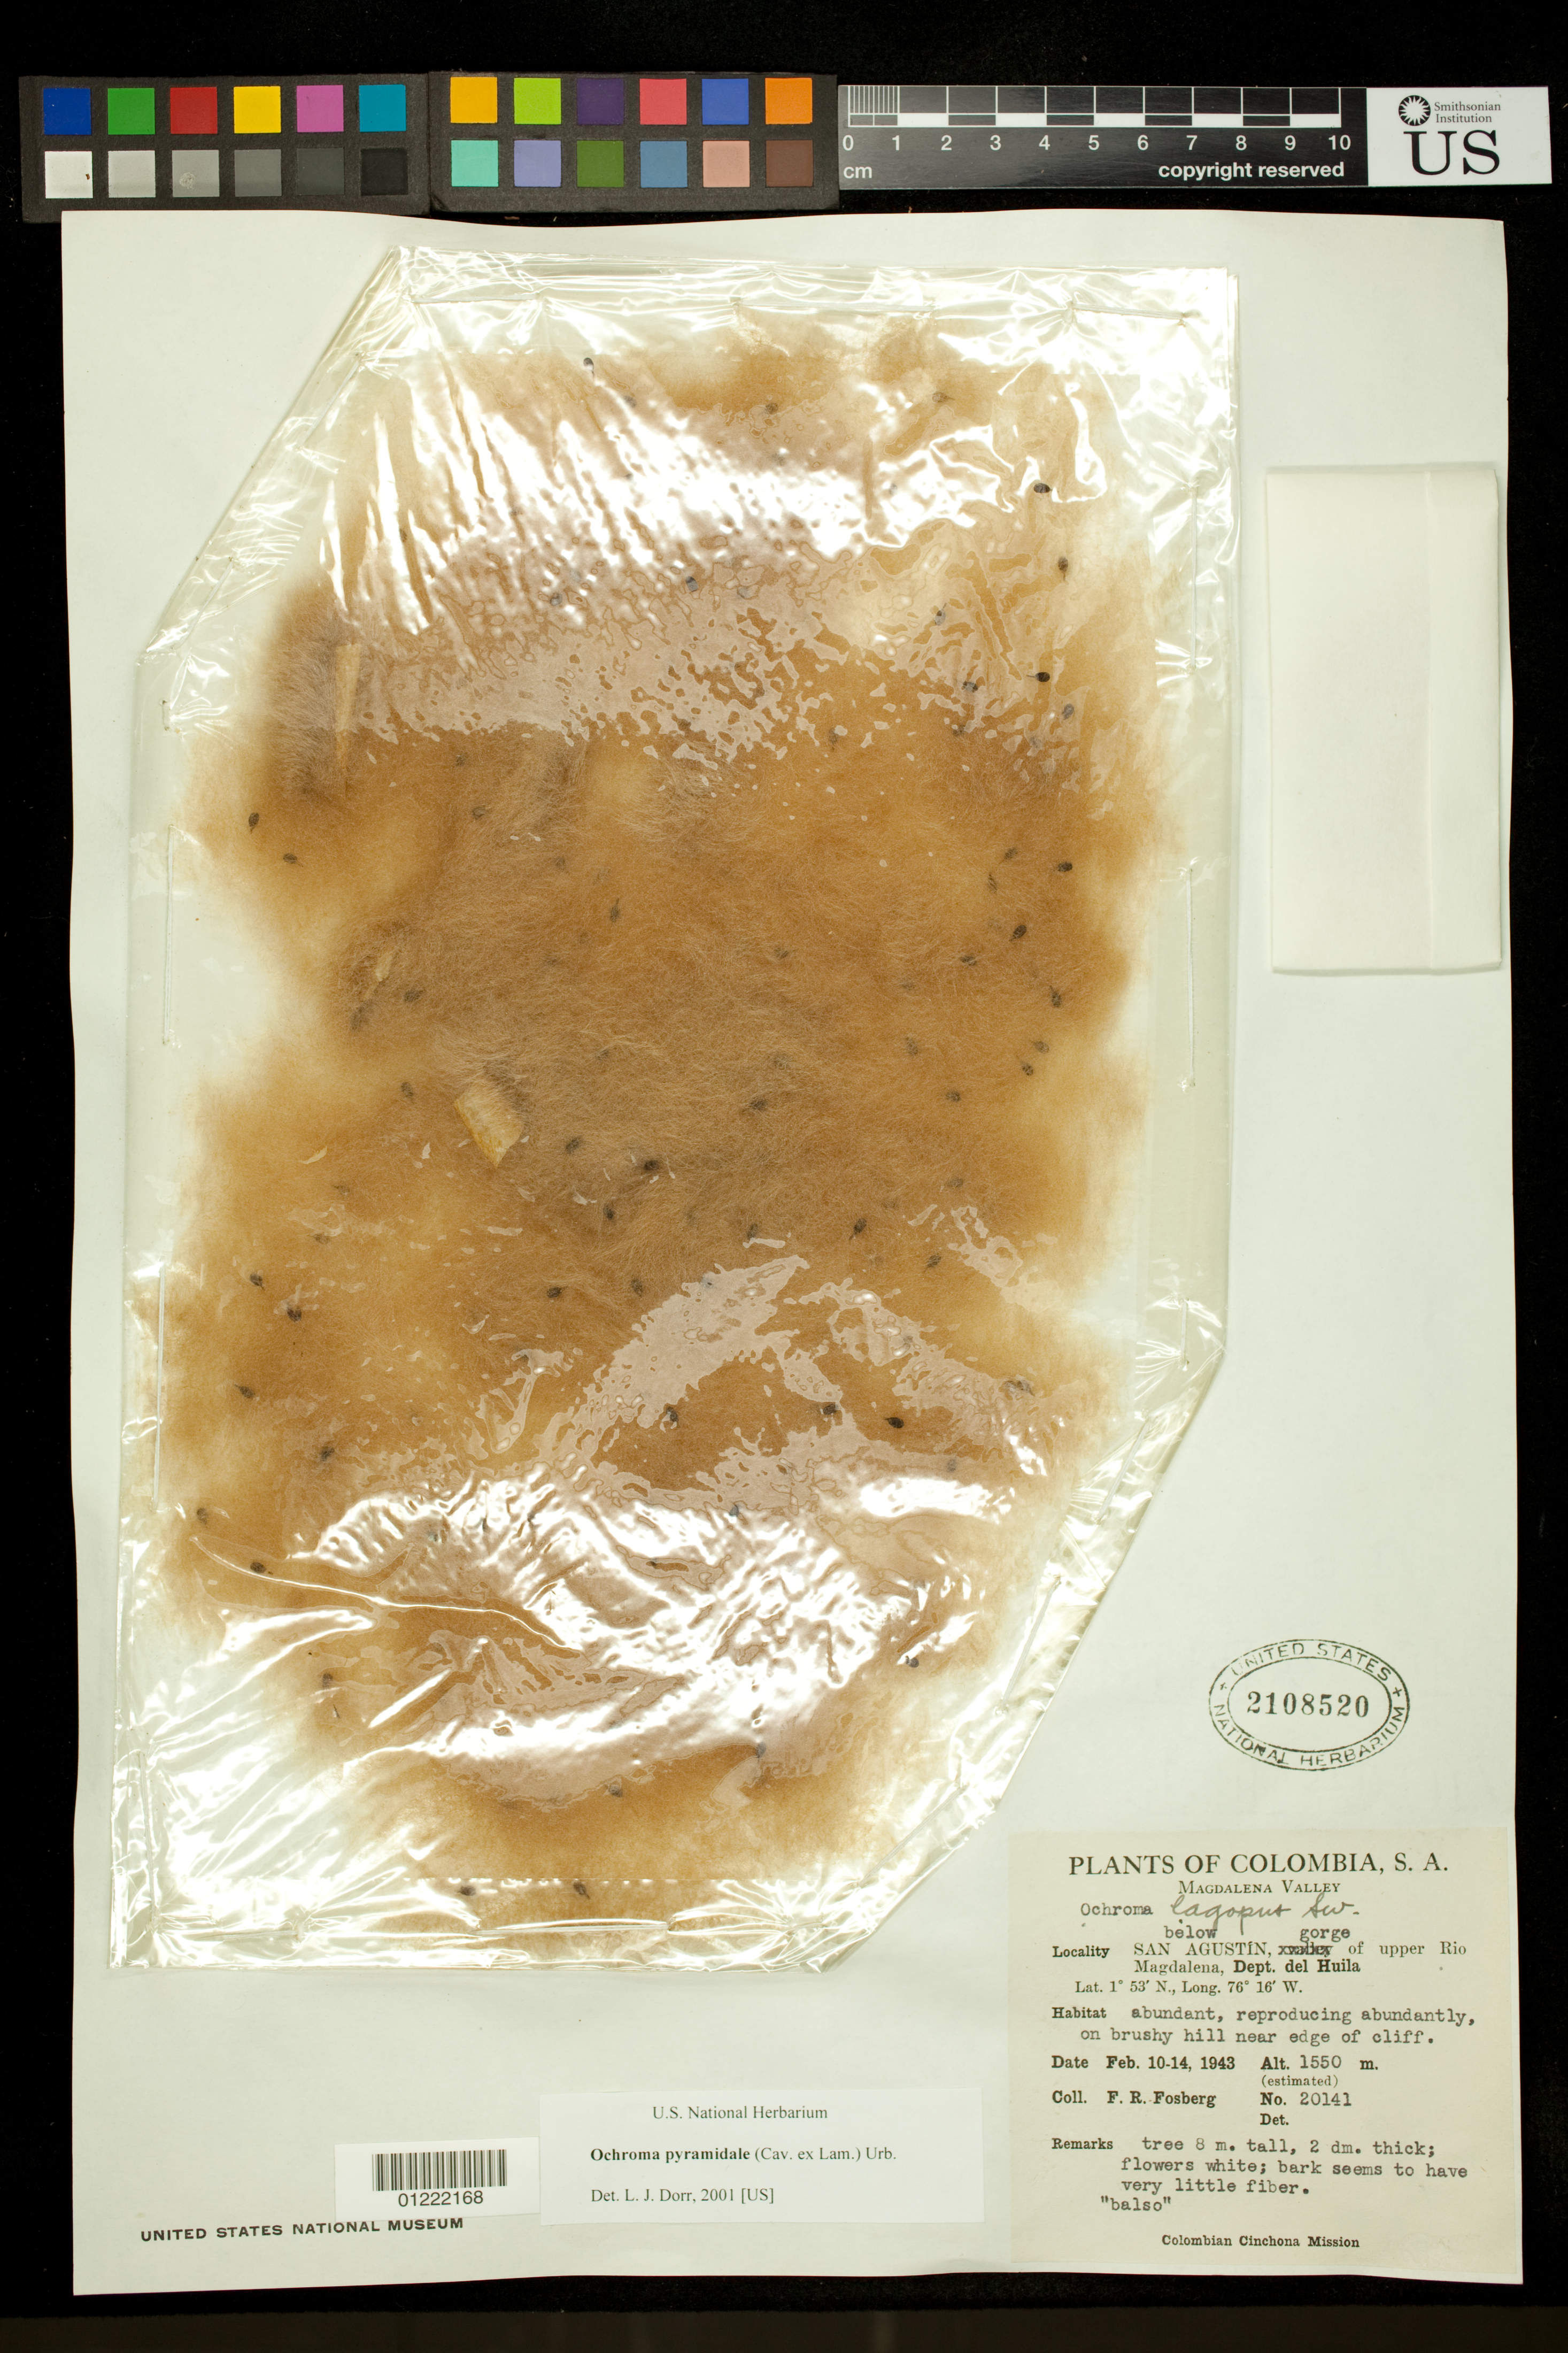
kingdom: Plantae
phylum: Tracheophyta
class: Magnoliopsida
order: Malvales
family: Malvaceae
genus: Ochroma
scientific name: Ochroma pyramidale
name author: (Cav. ex Lam.) Urb.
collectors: F. R. Fosberg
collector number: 20141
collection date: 1943-02-10/1943-02-14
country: Colombia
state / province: Huila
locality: San Agustín, gorge of upper Rio Magdalena. Brushy hill near edge of cliff.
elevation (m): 1550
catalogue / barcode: US 2108520